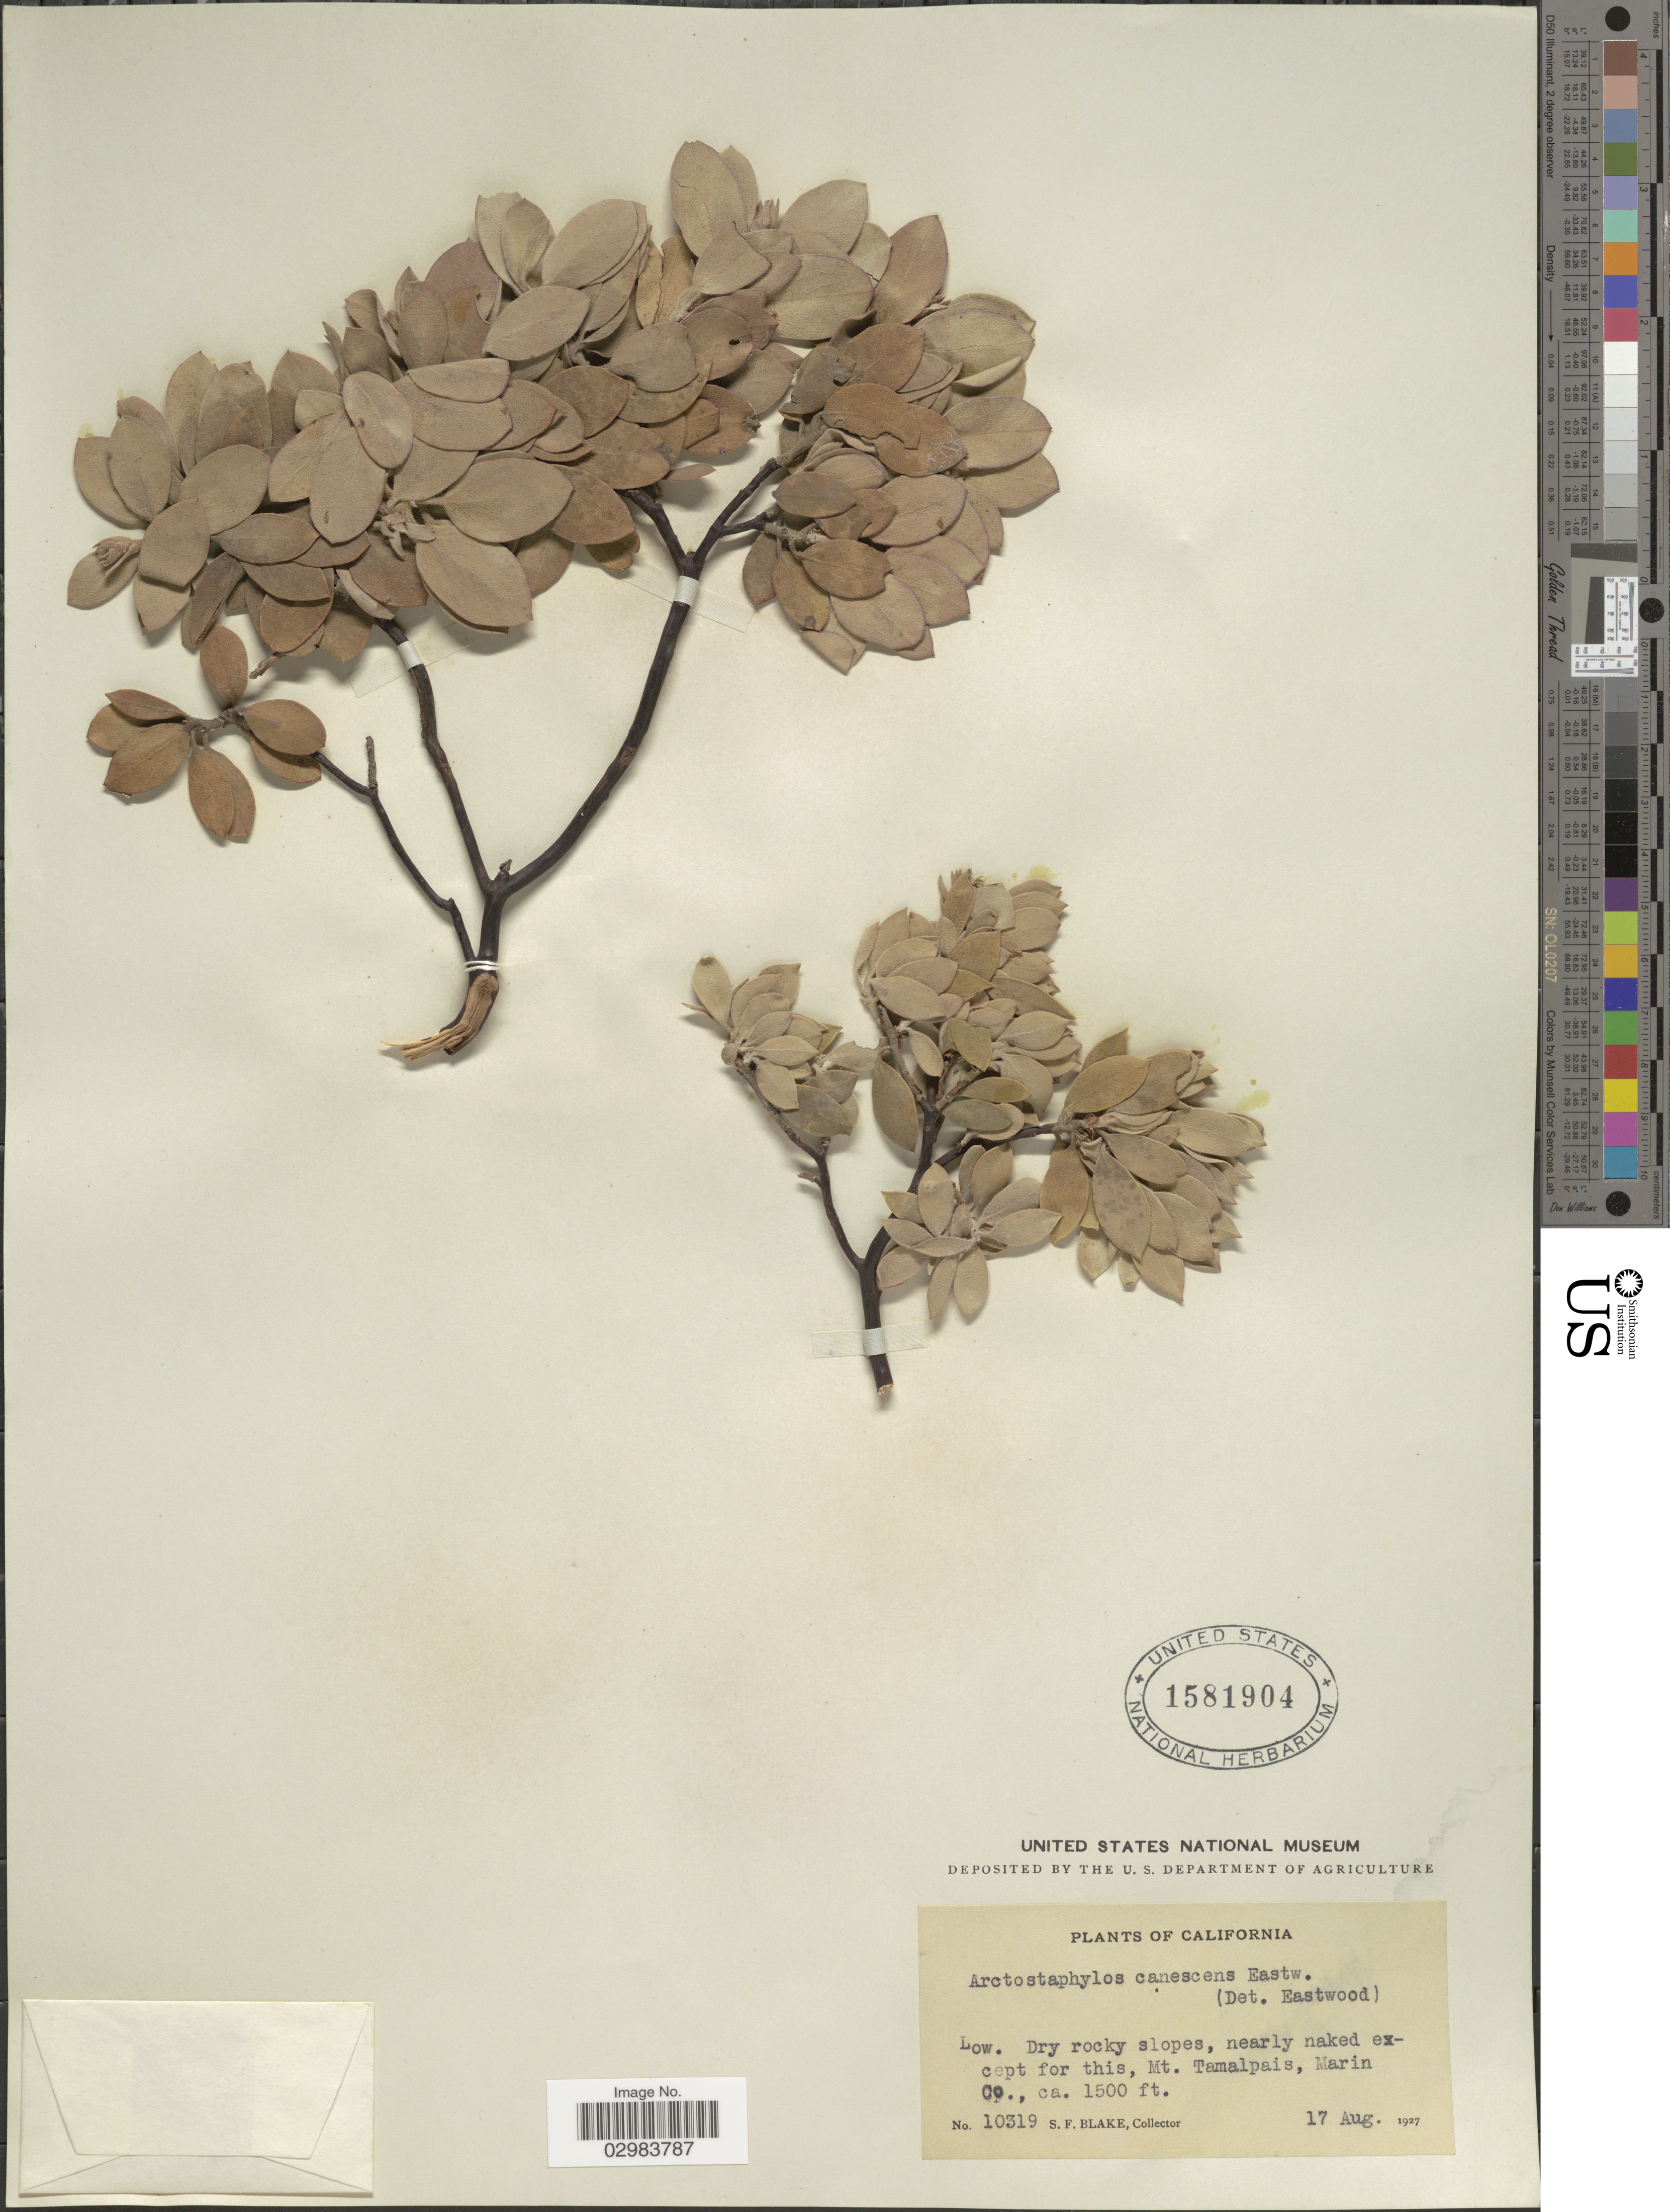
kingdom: Plantae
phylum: Tracheophyta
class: Magnoliopsida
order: Ericales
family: Ericaceae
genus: Arctostaphylos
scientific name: Arctostaphylos canescens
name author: Eastw.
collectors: S. Blake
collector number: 10319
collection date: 1927-08-17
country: United States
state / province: California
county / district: Marin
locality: Dry rocky slopes, nearly naked except for this, Mt. Tamalpais, Marin Co.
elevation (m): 457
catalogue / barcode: US 1581904